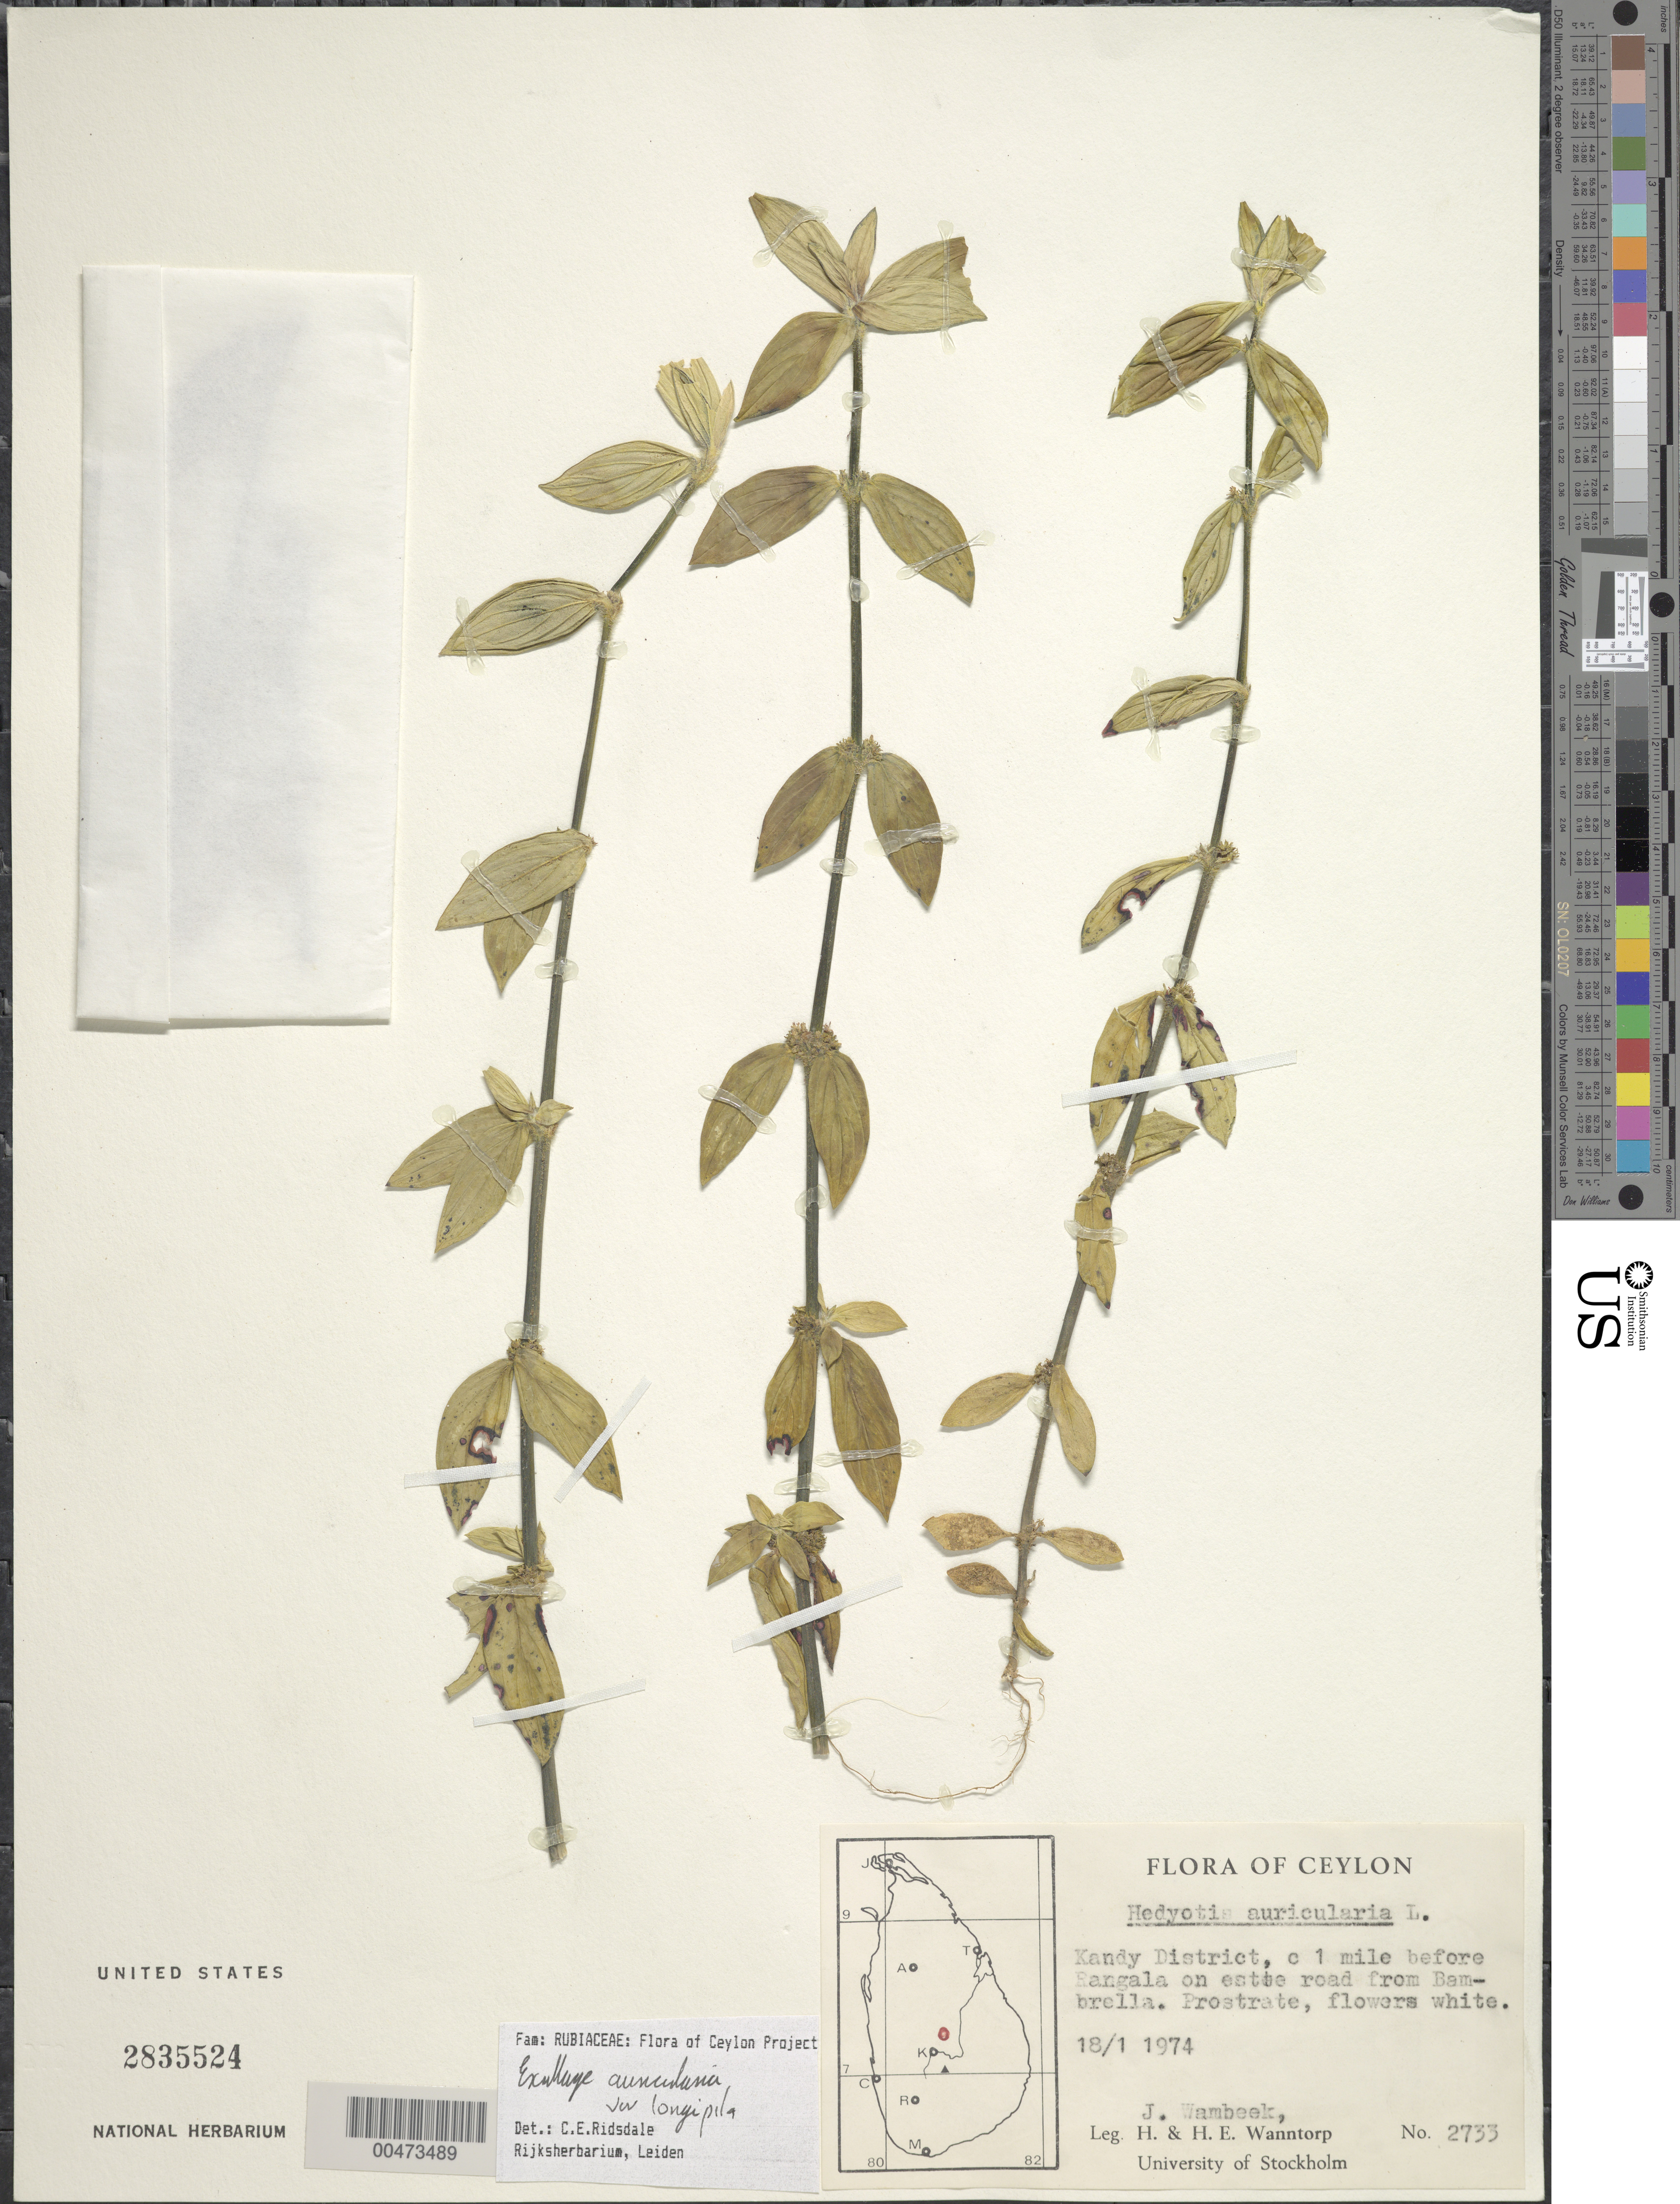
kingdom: Plantae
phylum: Tracheophyta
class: Magnoliopsida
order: Gentianales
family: Rubiaceae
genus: Exallage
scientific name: Exallage auricularia var. longipila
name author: Fosberg & Sachet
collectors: H. Wanntorp, H. Wanntorp & J. Wambeek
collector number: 2733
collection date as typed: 18 Jan 1974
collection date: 1974-01-18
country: Sri Lanka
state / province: Central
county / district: Kandy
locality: ca. 1 mi before Rangala on estate rd from Bambrella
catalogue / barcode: US 2835524